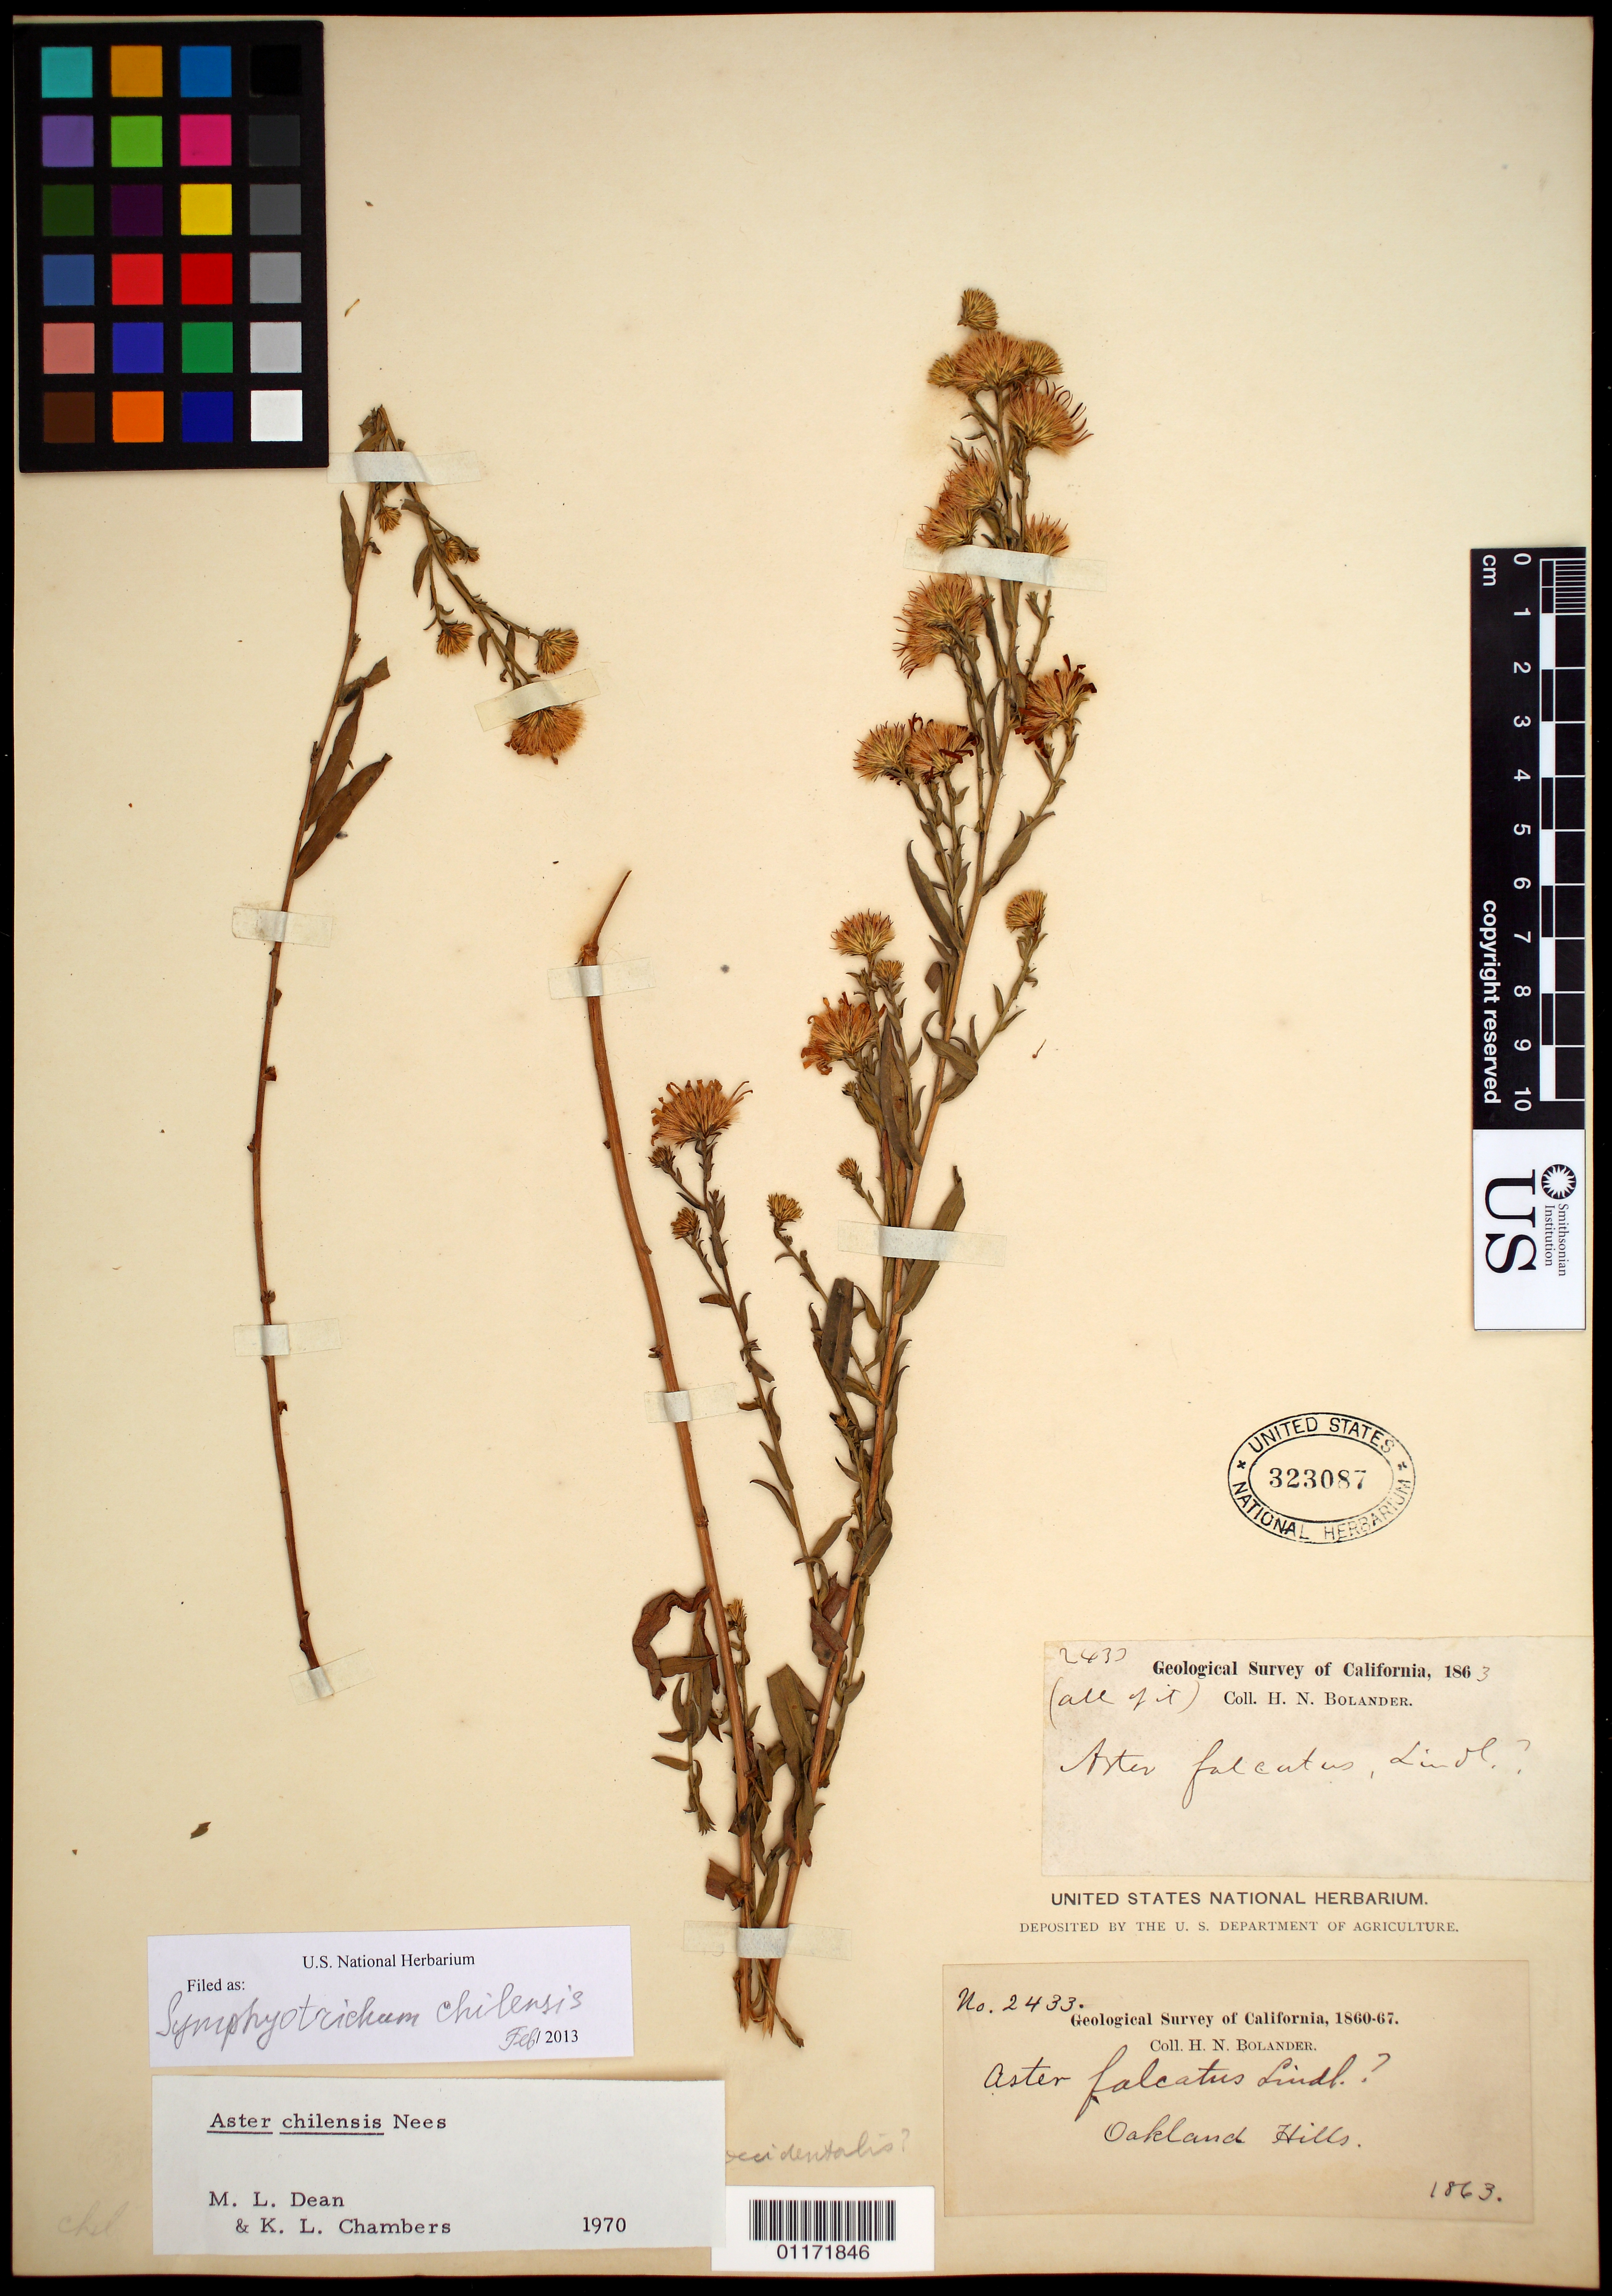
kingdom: Plantae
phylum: Tracheophyta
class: Magnoliopsida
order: Asterales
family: Asteraceae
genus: Symphyotrichum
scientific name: Symphyotrichum chilense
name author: (Nees) G.L. Nesom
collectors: H. Bolander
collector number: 2433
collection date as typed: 1863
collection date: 1863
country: United States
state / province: California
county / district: Alameda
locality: Oakland Hills.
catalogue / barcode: US 323087